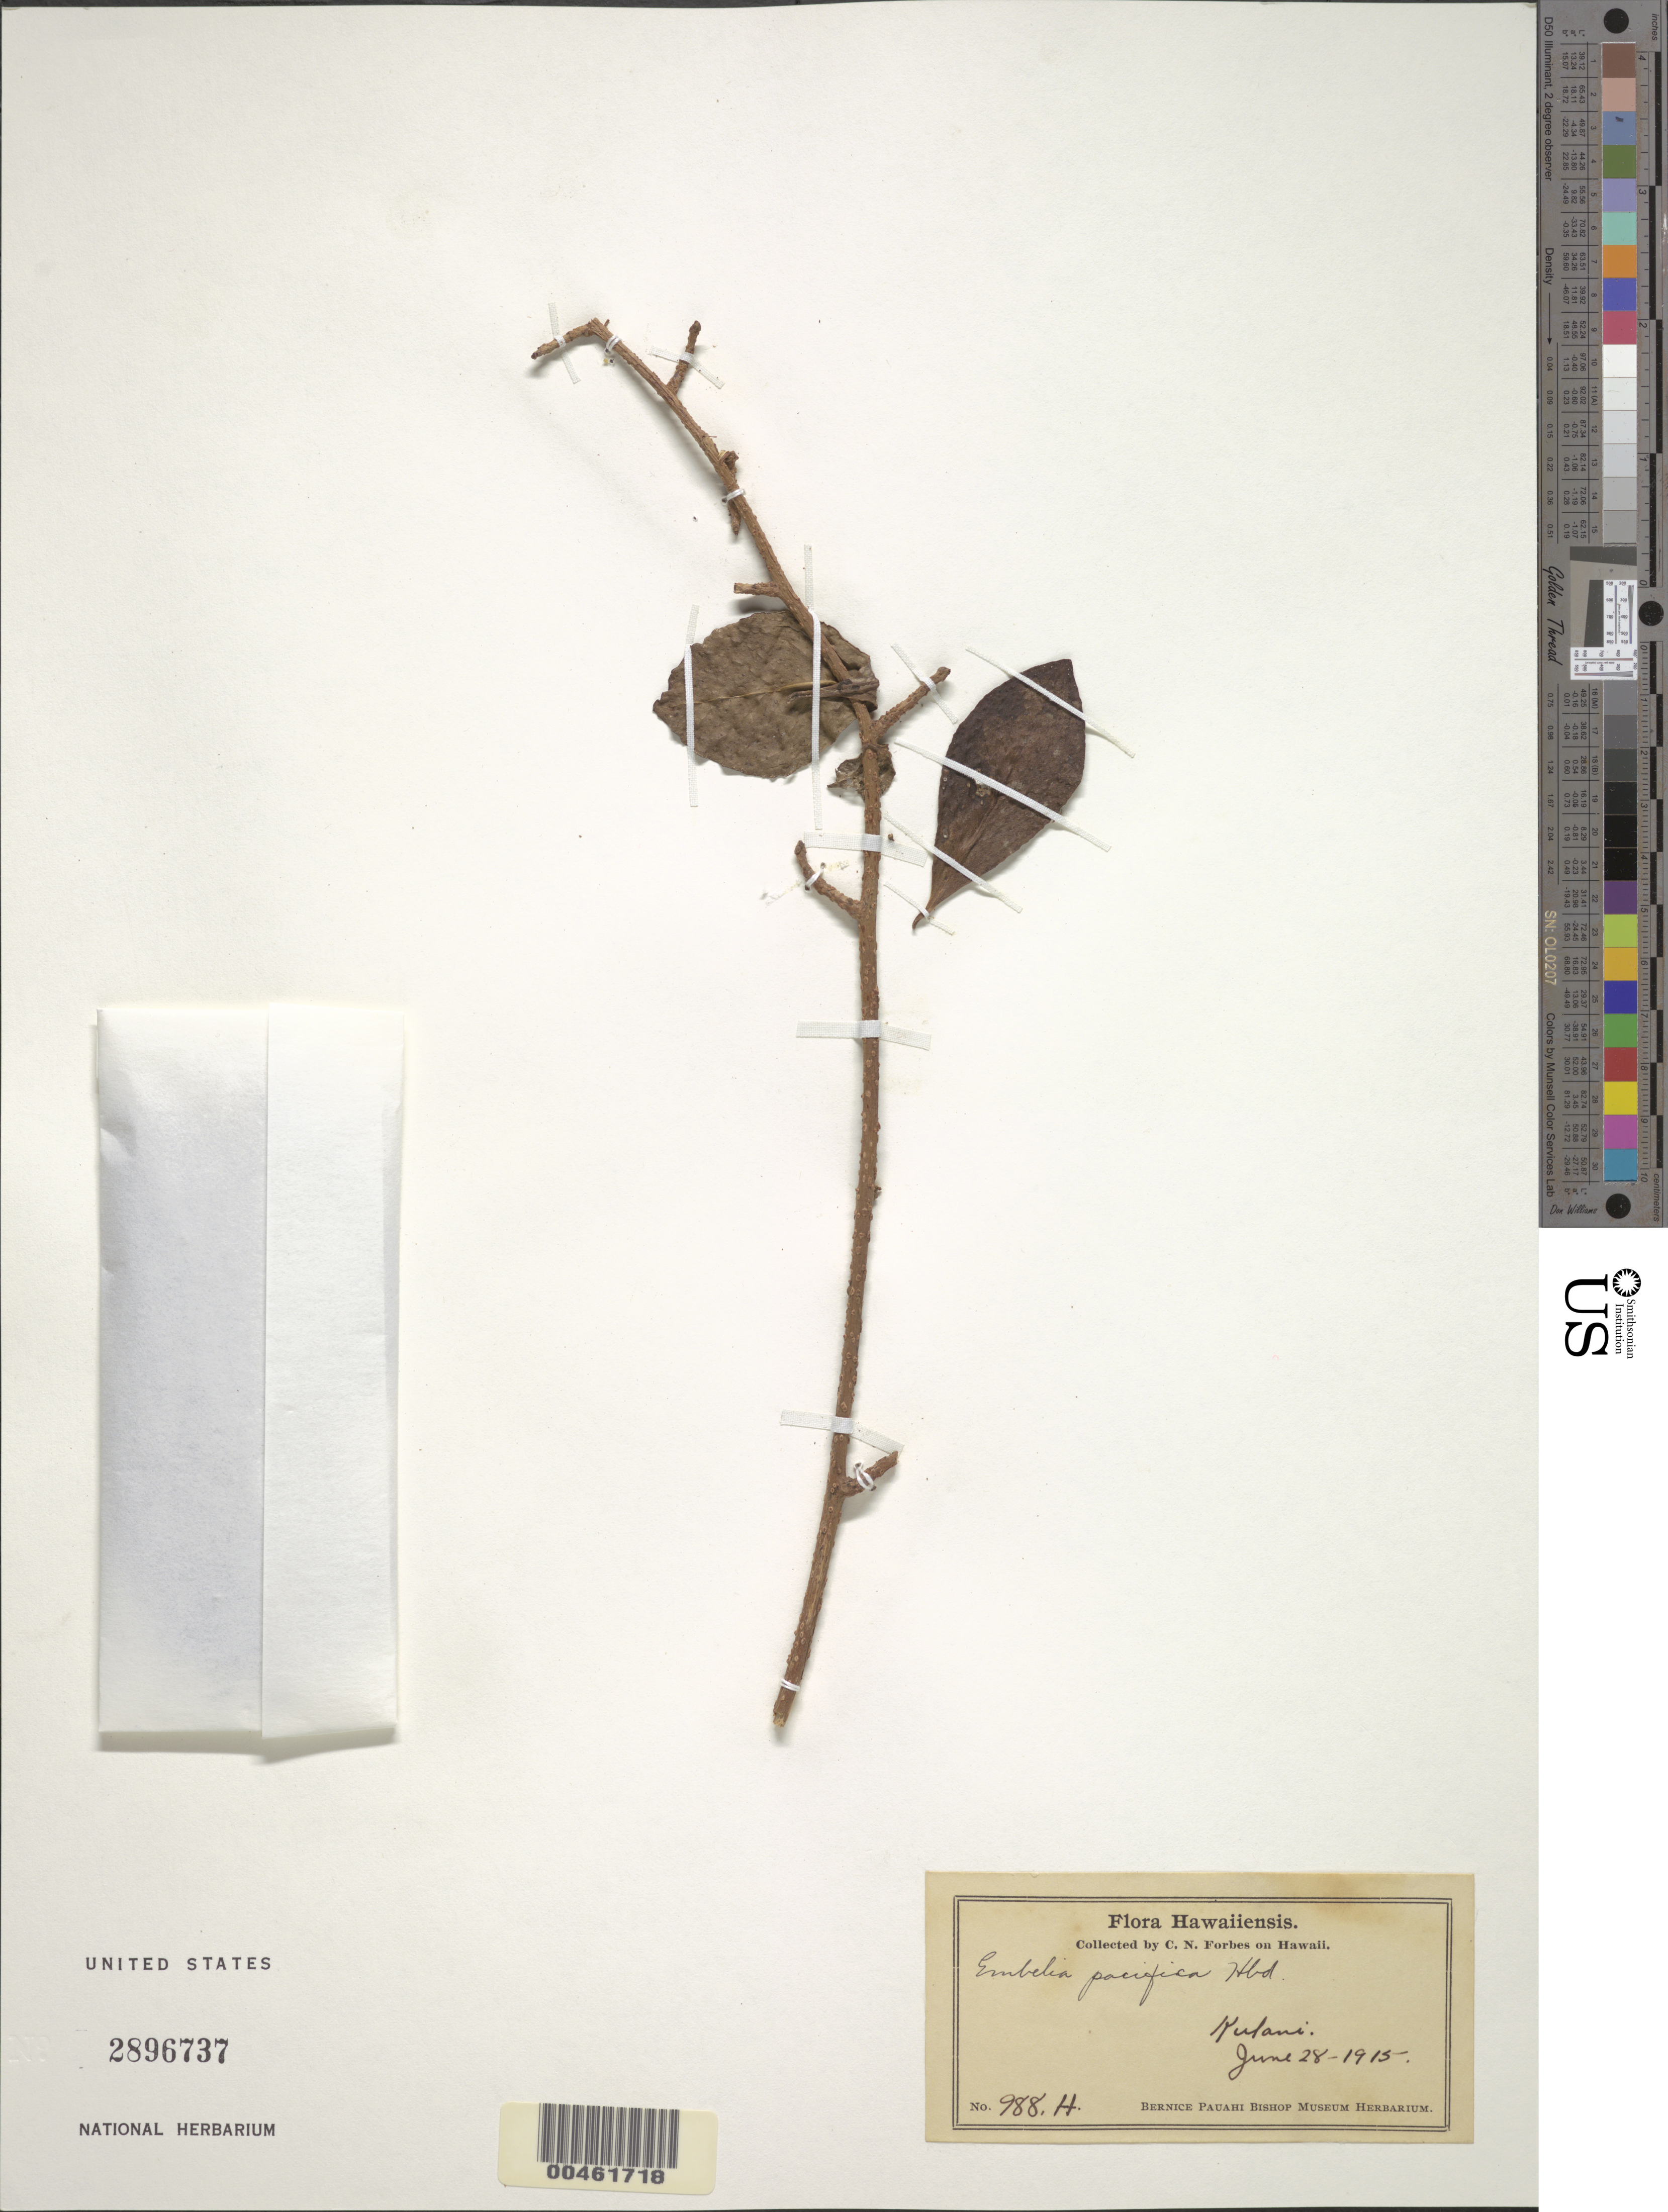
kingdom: Plantae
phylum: Tracheophyta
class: Magnoliopsida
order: Ericales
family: Primulaceae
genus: Embelia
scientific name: Embelia pacifica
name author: Hillebr.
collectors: C. N. Forbes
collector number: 988.H.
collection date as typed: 28 Jun 1915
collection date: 1915-06-28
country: United States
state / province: Hawaii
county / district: Hawaii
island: Hawaii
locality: Kulani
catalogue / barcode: US 2896737